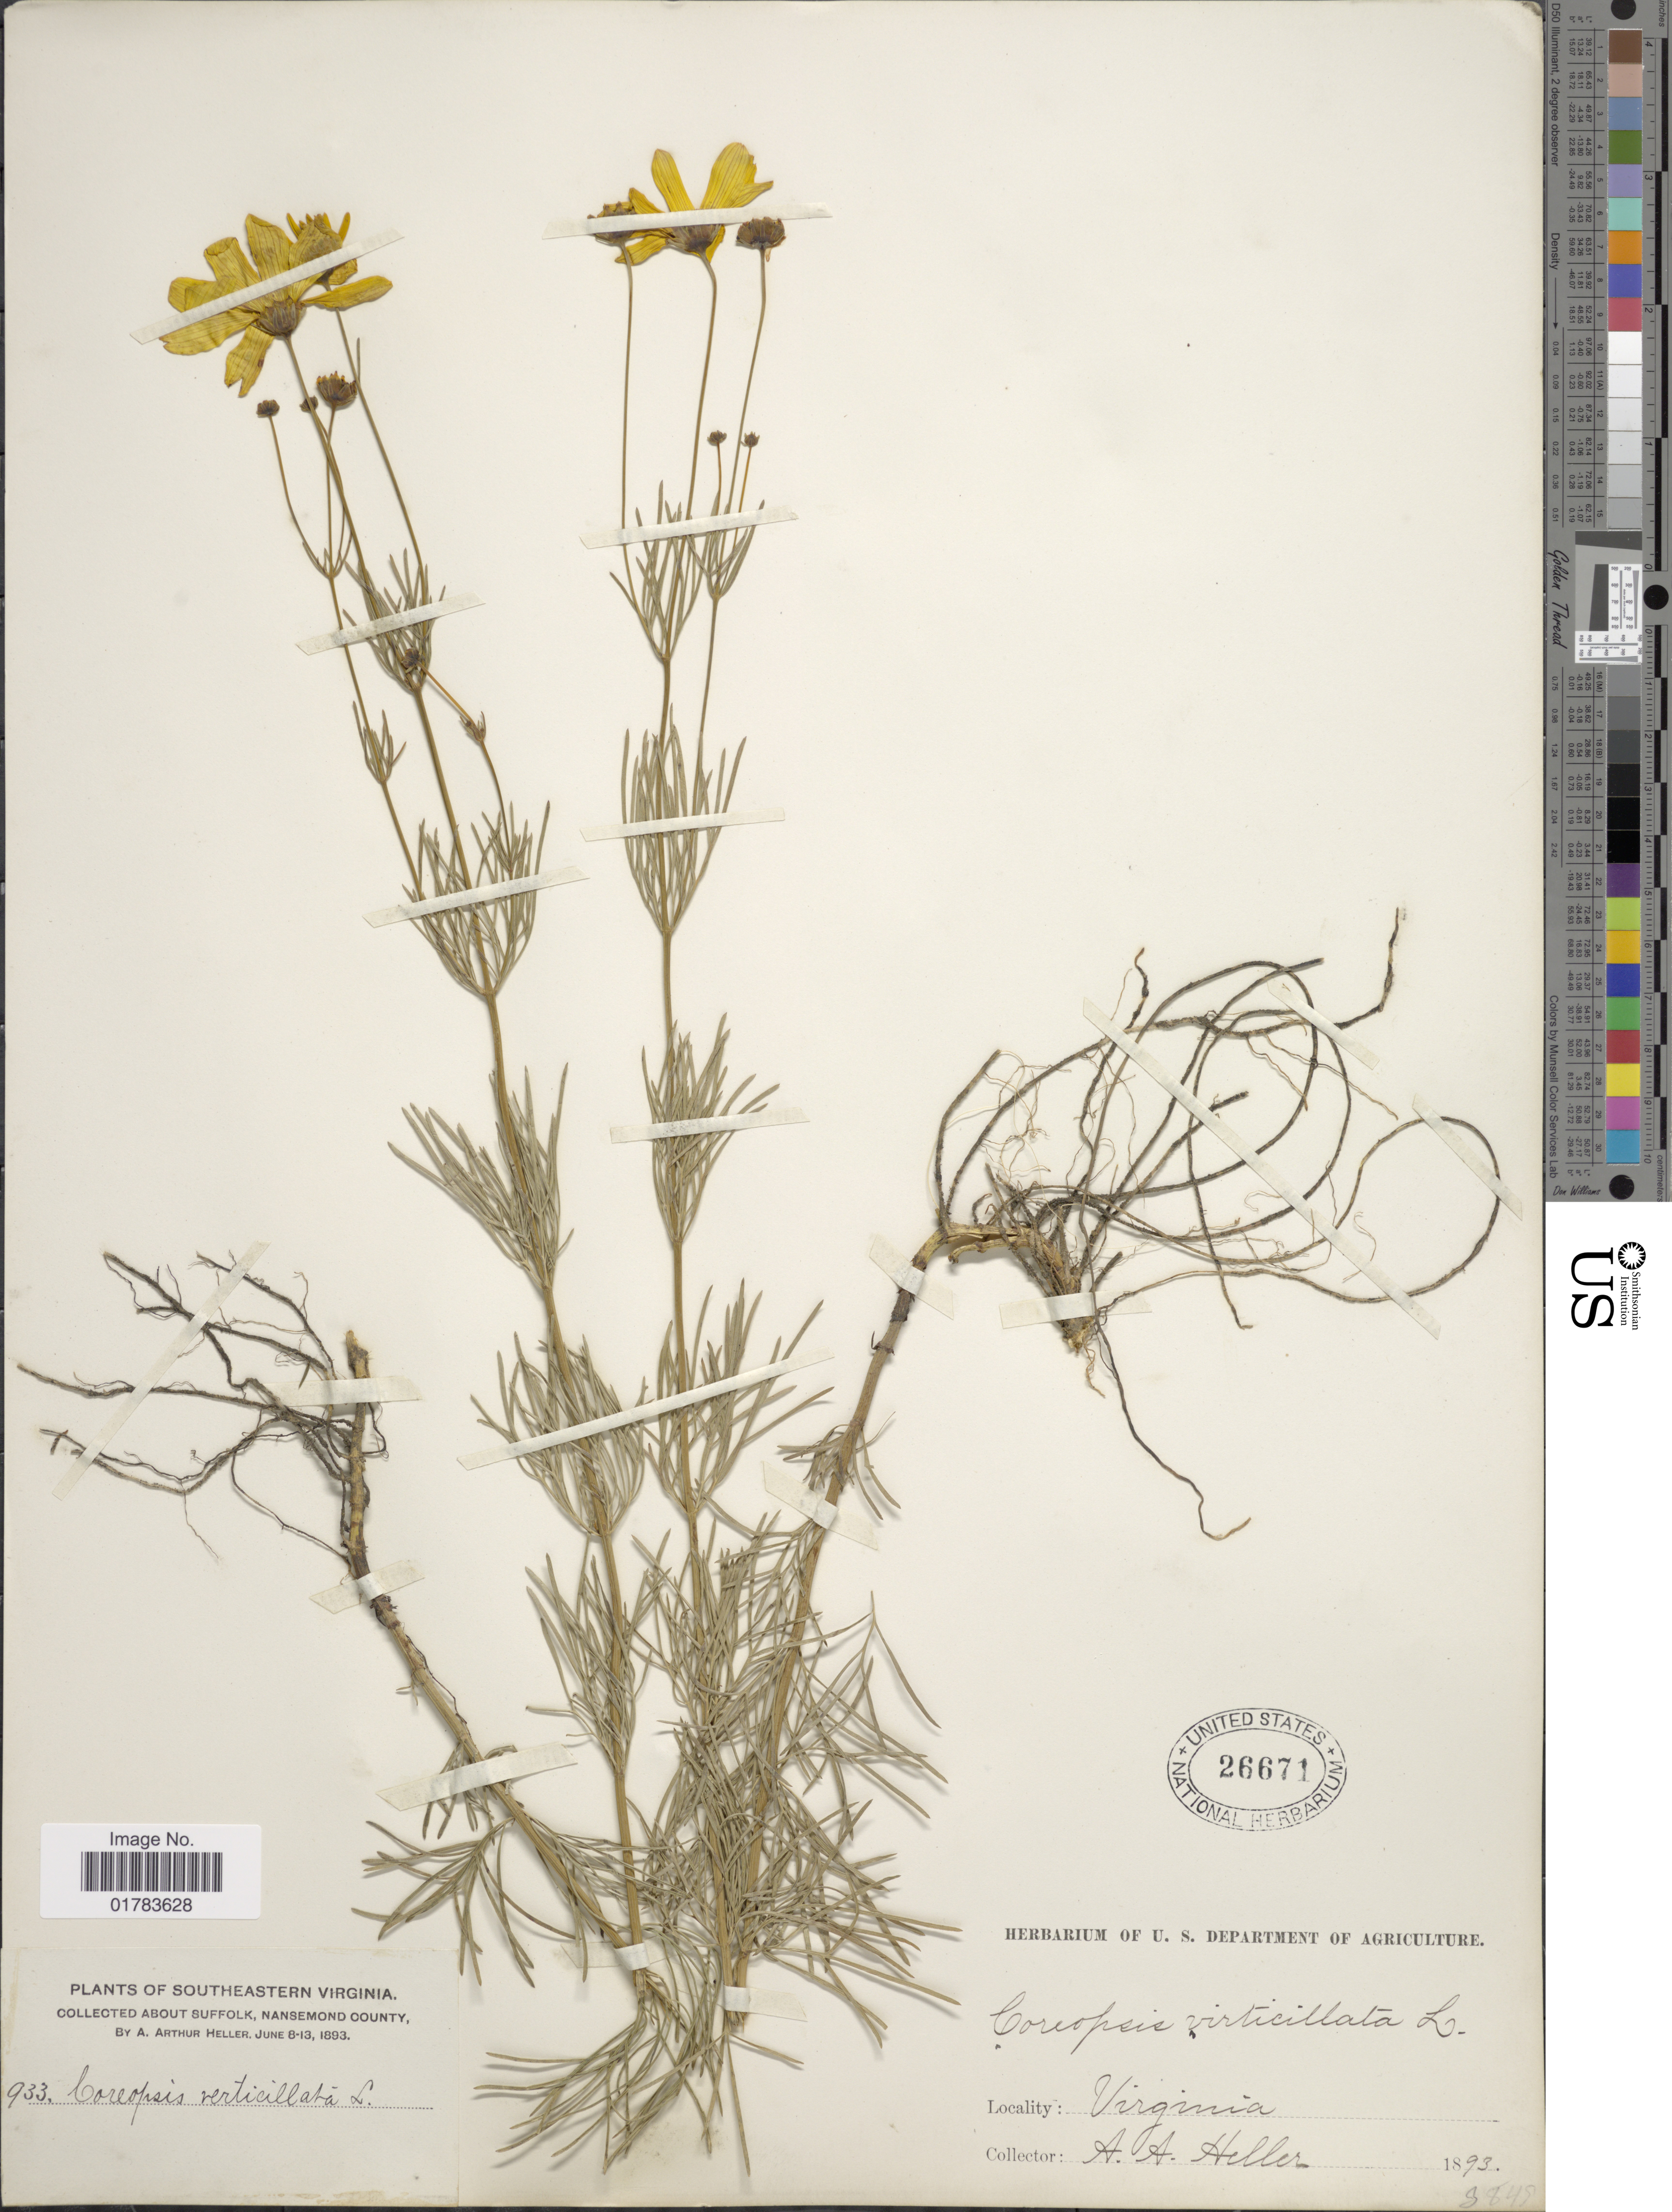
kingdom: Plantae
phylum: Tracheophyta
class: Magnoliopsida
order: Asterales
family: Asteraceae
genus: Coreopsis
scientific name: Coreopsis verticillata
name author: L.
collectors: A. A. Heller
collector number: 8848?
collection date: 1893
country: United States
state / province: Virginia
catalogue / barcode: US 26671